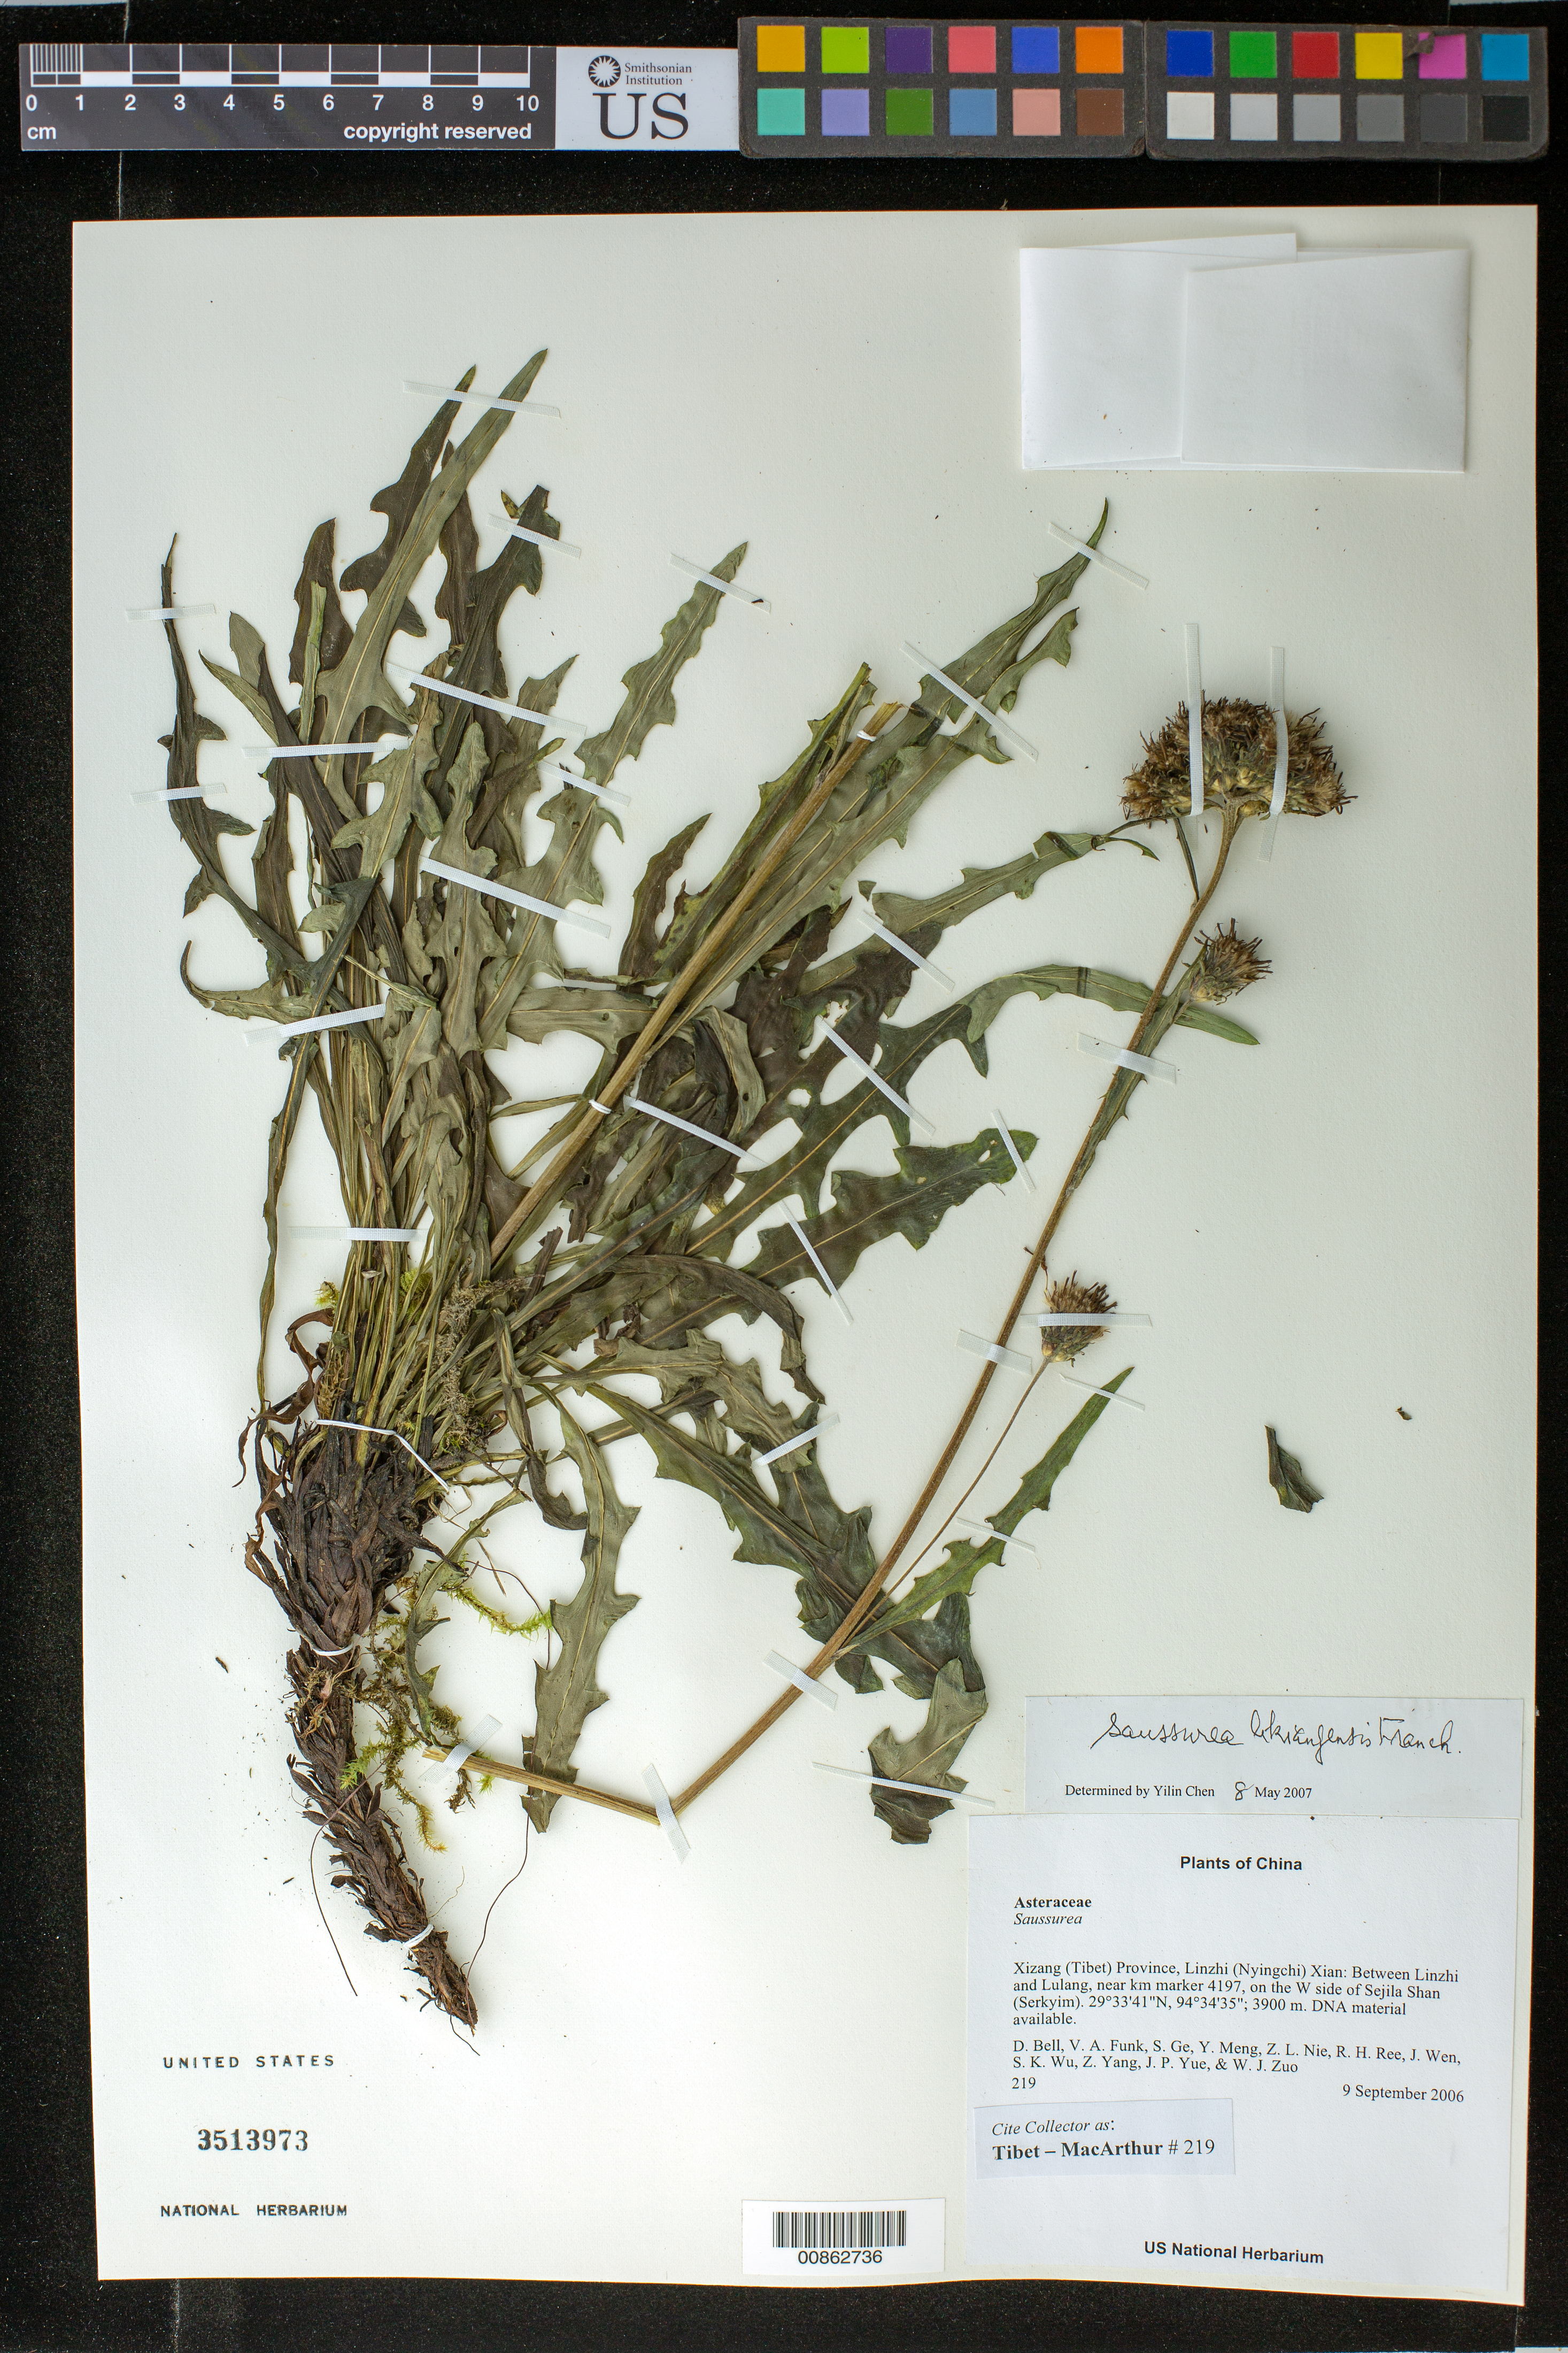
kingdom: Plantae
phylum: Tracheophyta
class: Magnoliopsida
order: Asterales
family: Asteraceae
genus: Saussurea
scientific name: Saussurea likiangensis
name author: Franch.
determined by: Yilin Chen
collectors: Tibet-MacArthur, D. A. Bell, V. Funk, S. Ge, Y. Meng, Z. Nie, R. Ree, J. Wen, S. K. Wu, Z. Yang, J. Yue & W. Zuo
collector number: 219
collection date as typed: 09 Sep 2006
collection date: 2006-09-09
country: China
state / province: Xizang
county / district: Linzhi (Nyingchi) Xian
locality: Between Linzhi and Lulang, near km marker 4197, on the W side of Sejila Shan (Serkyim).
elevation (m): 3900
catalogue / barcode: US 3513973